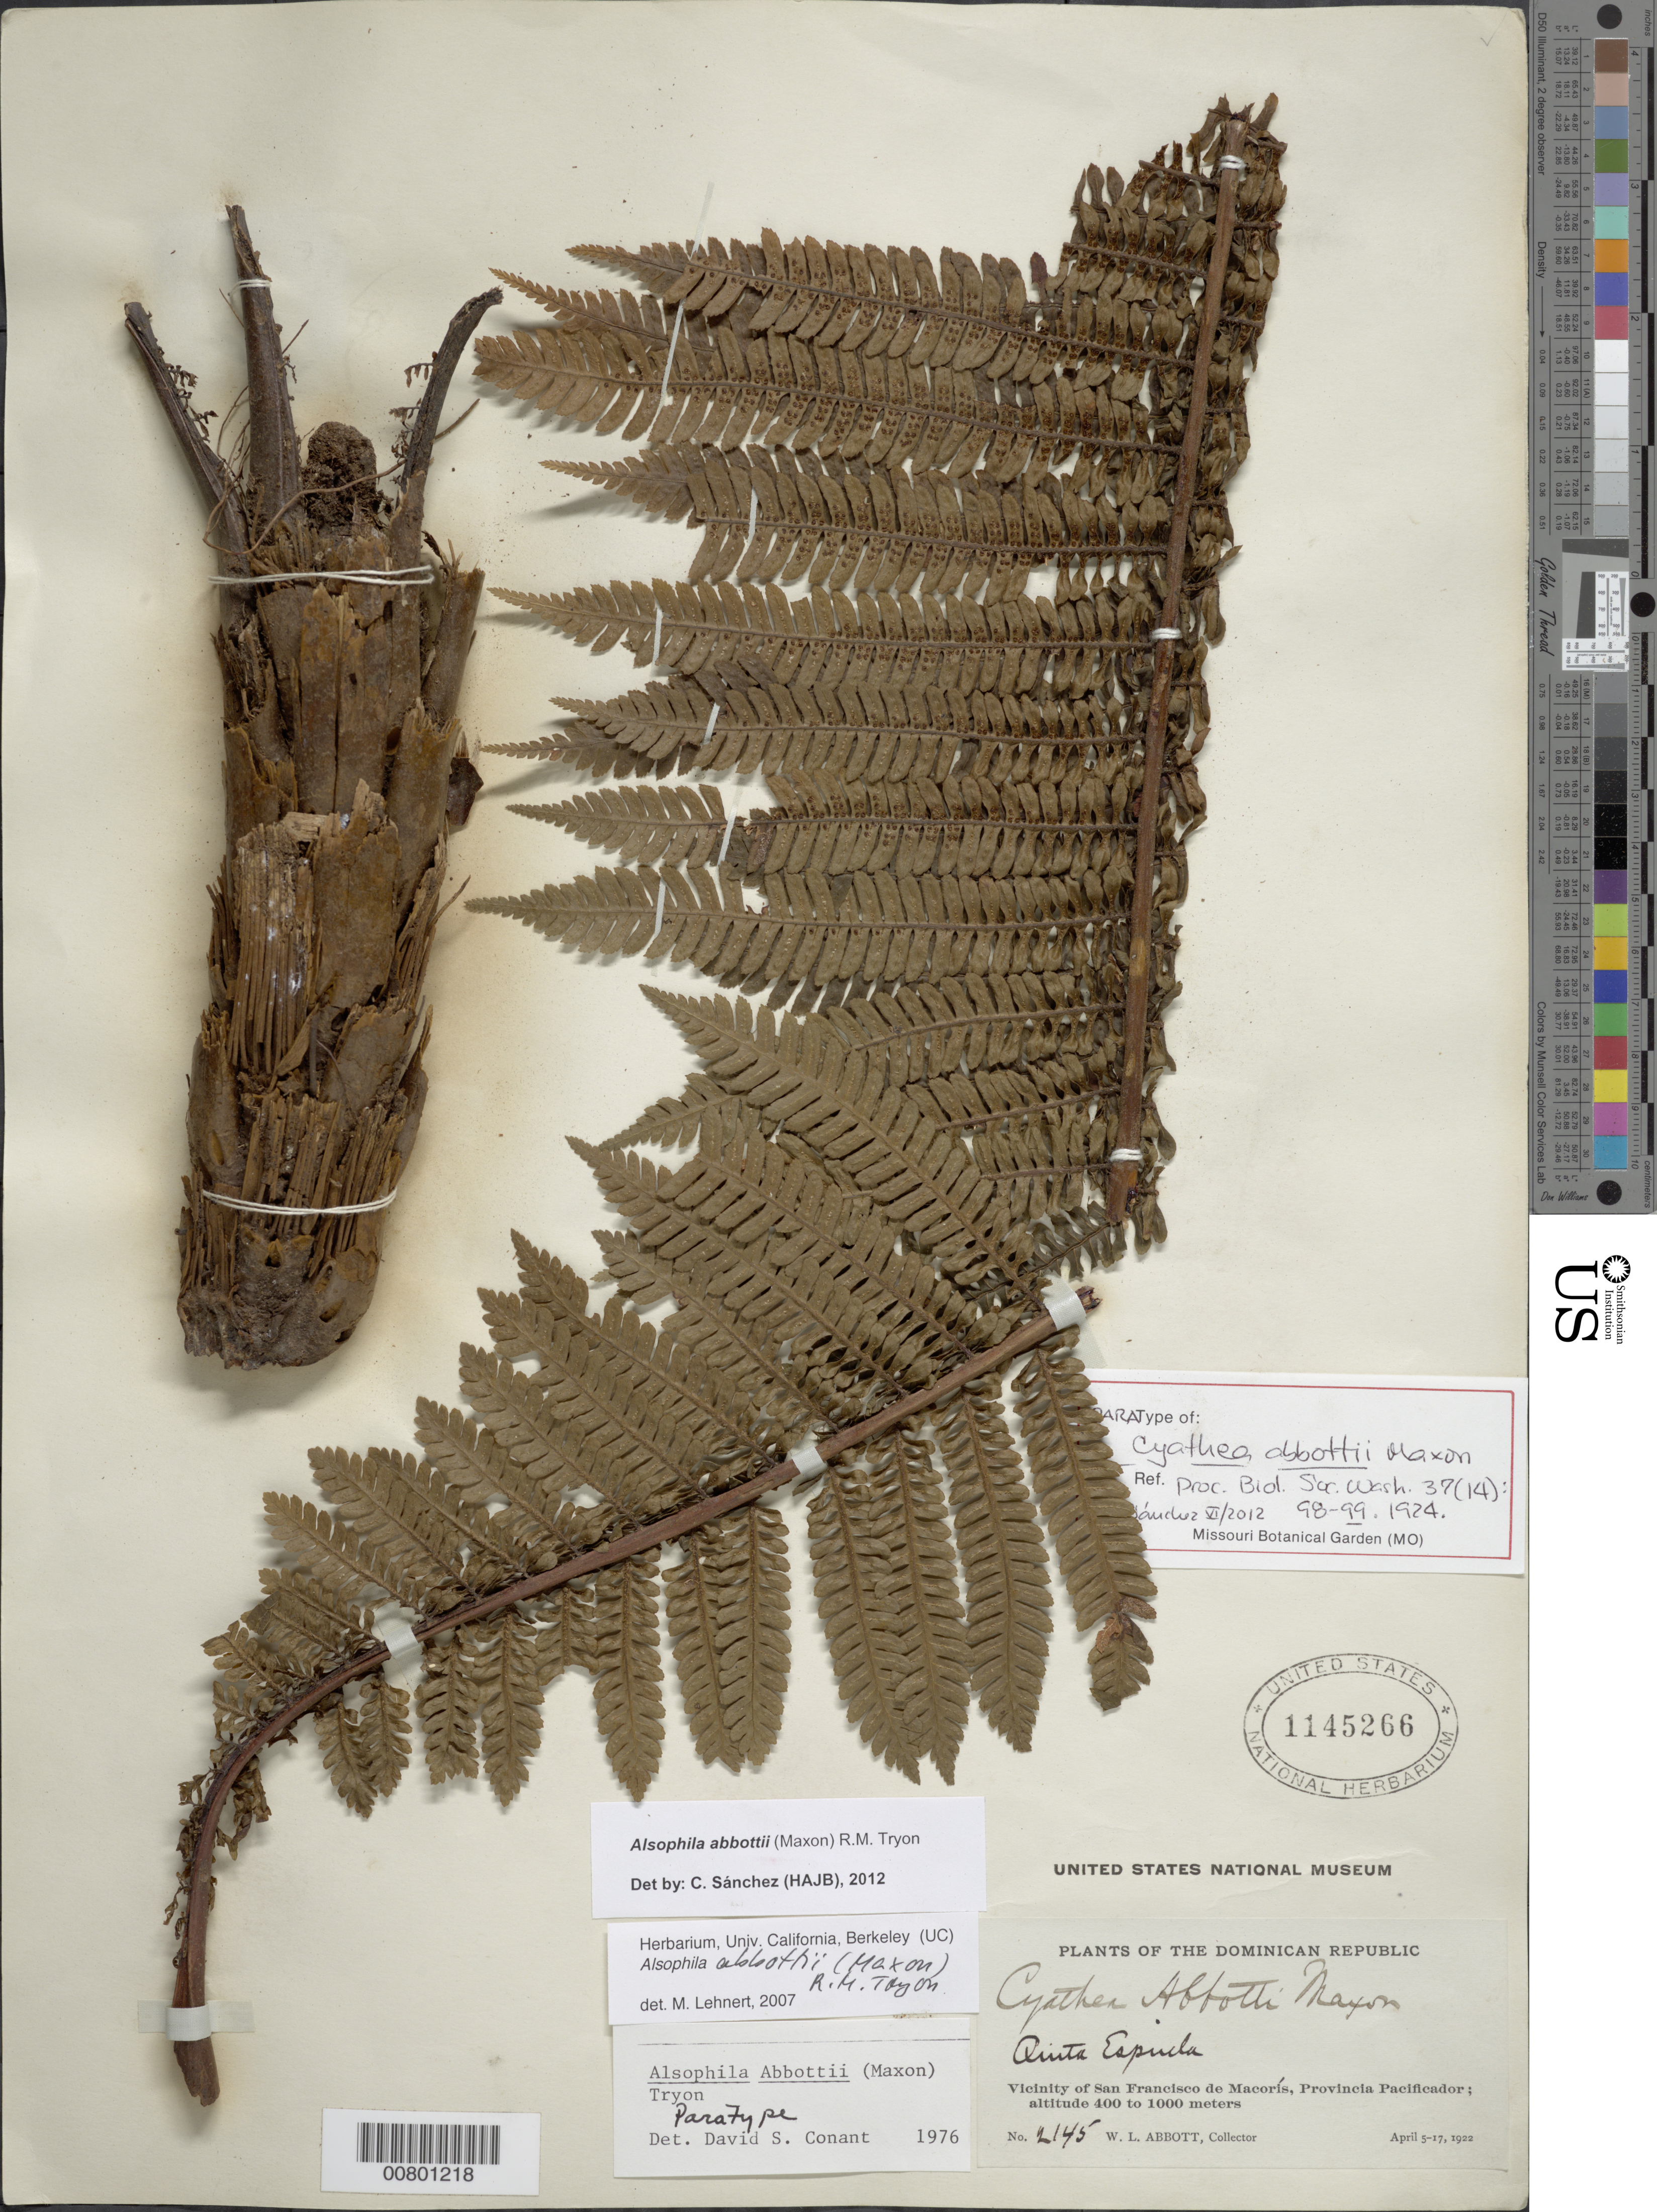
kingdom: Plantae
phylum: Tracheophyta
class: Polypodiopsida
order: Cyatheales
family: Cyatheaceae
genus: Alsophila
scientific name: Alsophila abbottii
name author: (Maxon) R.M. Tryon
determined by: Conant, D. S.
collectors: W. L. Abbott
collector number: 2145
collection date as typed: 05 Apr 1922 to 17 Apr 1922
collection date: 1922-04-05/1922-04-17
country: Dominican Republic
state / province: Duarte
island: Hispaniola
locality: San Francisco de Macorís, Quita Espuela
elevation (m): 400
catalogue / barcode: US 1145266